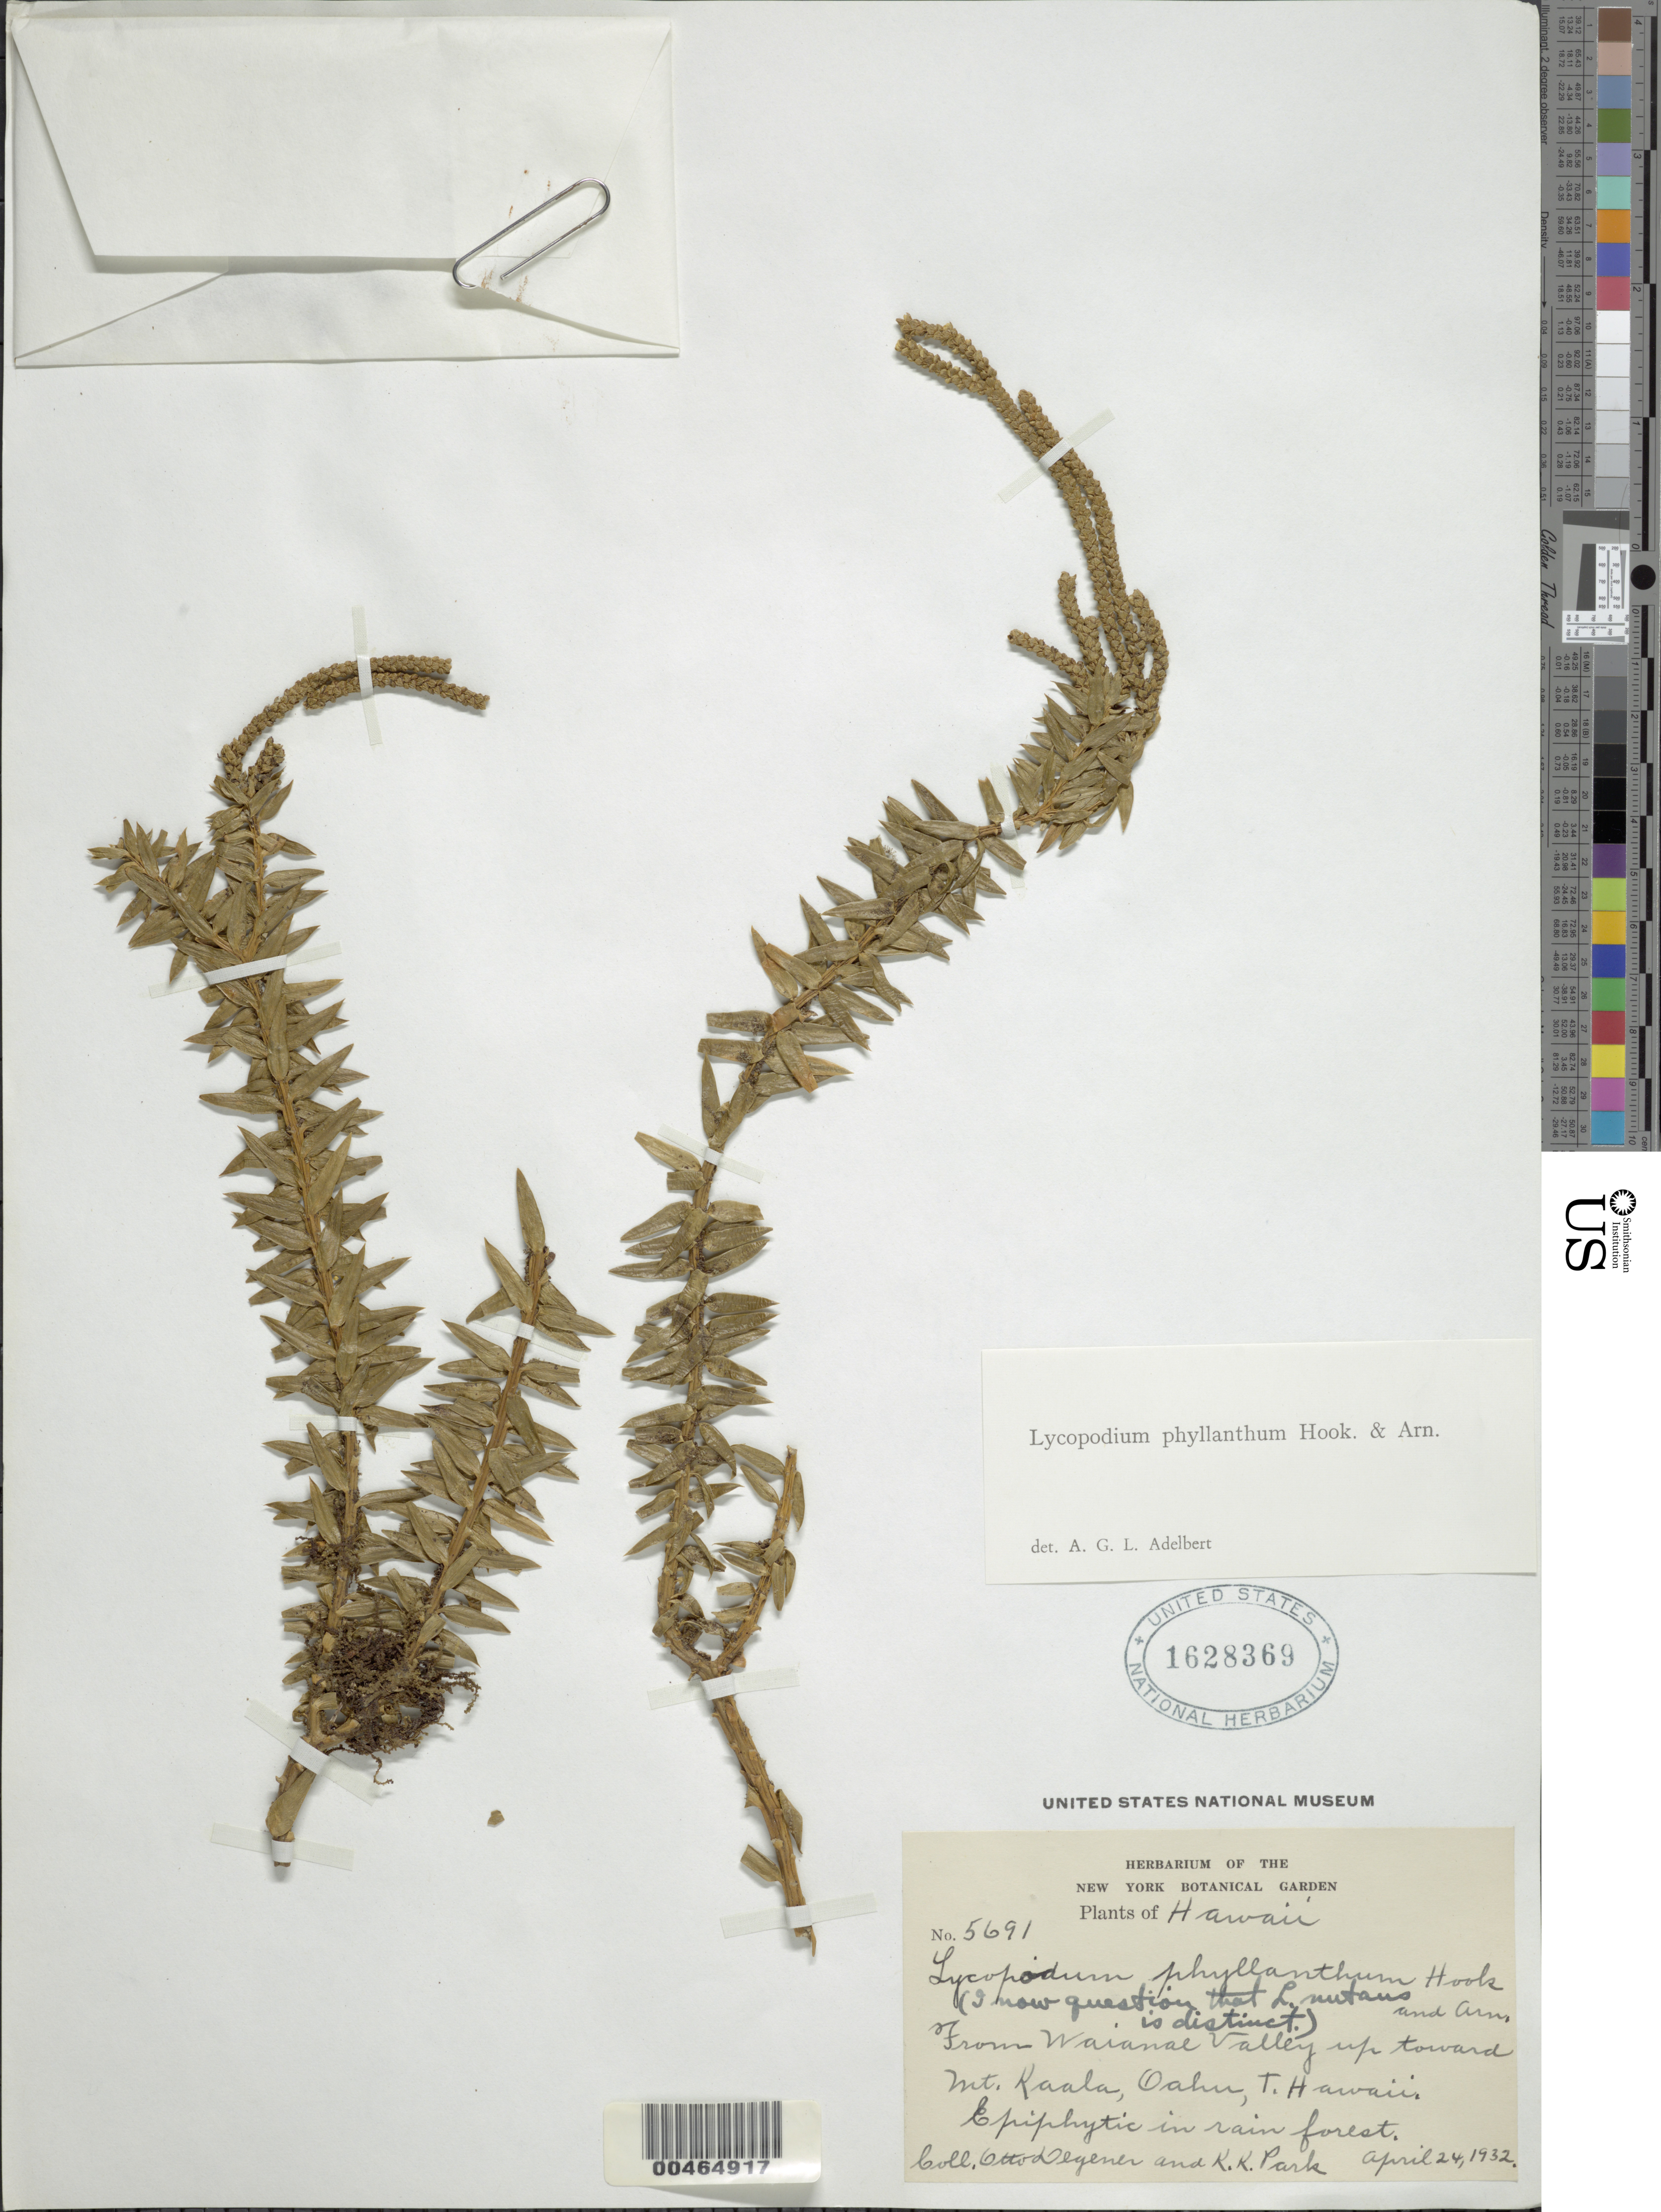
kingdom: Plantae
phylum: Tracheophyta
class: Lycopodiopsida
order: Lycopodiales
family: Lycopodiaceae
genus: Phlegmariurus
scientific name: Phlegmariurus phyllanthus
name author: (Hook. & Arn.) R.D. Dixit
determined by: Field, A. R.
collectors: O. Degener & K. Park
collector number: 5691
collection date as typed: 24 Apr 1932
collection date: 1932-04-24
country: United States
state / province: Hawaii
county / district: Honolulu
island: Oahu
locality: From Waianae Valley up toward Mount Kaala, Oahu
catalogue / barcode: US 1628369